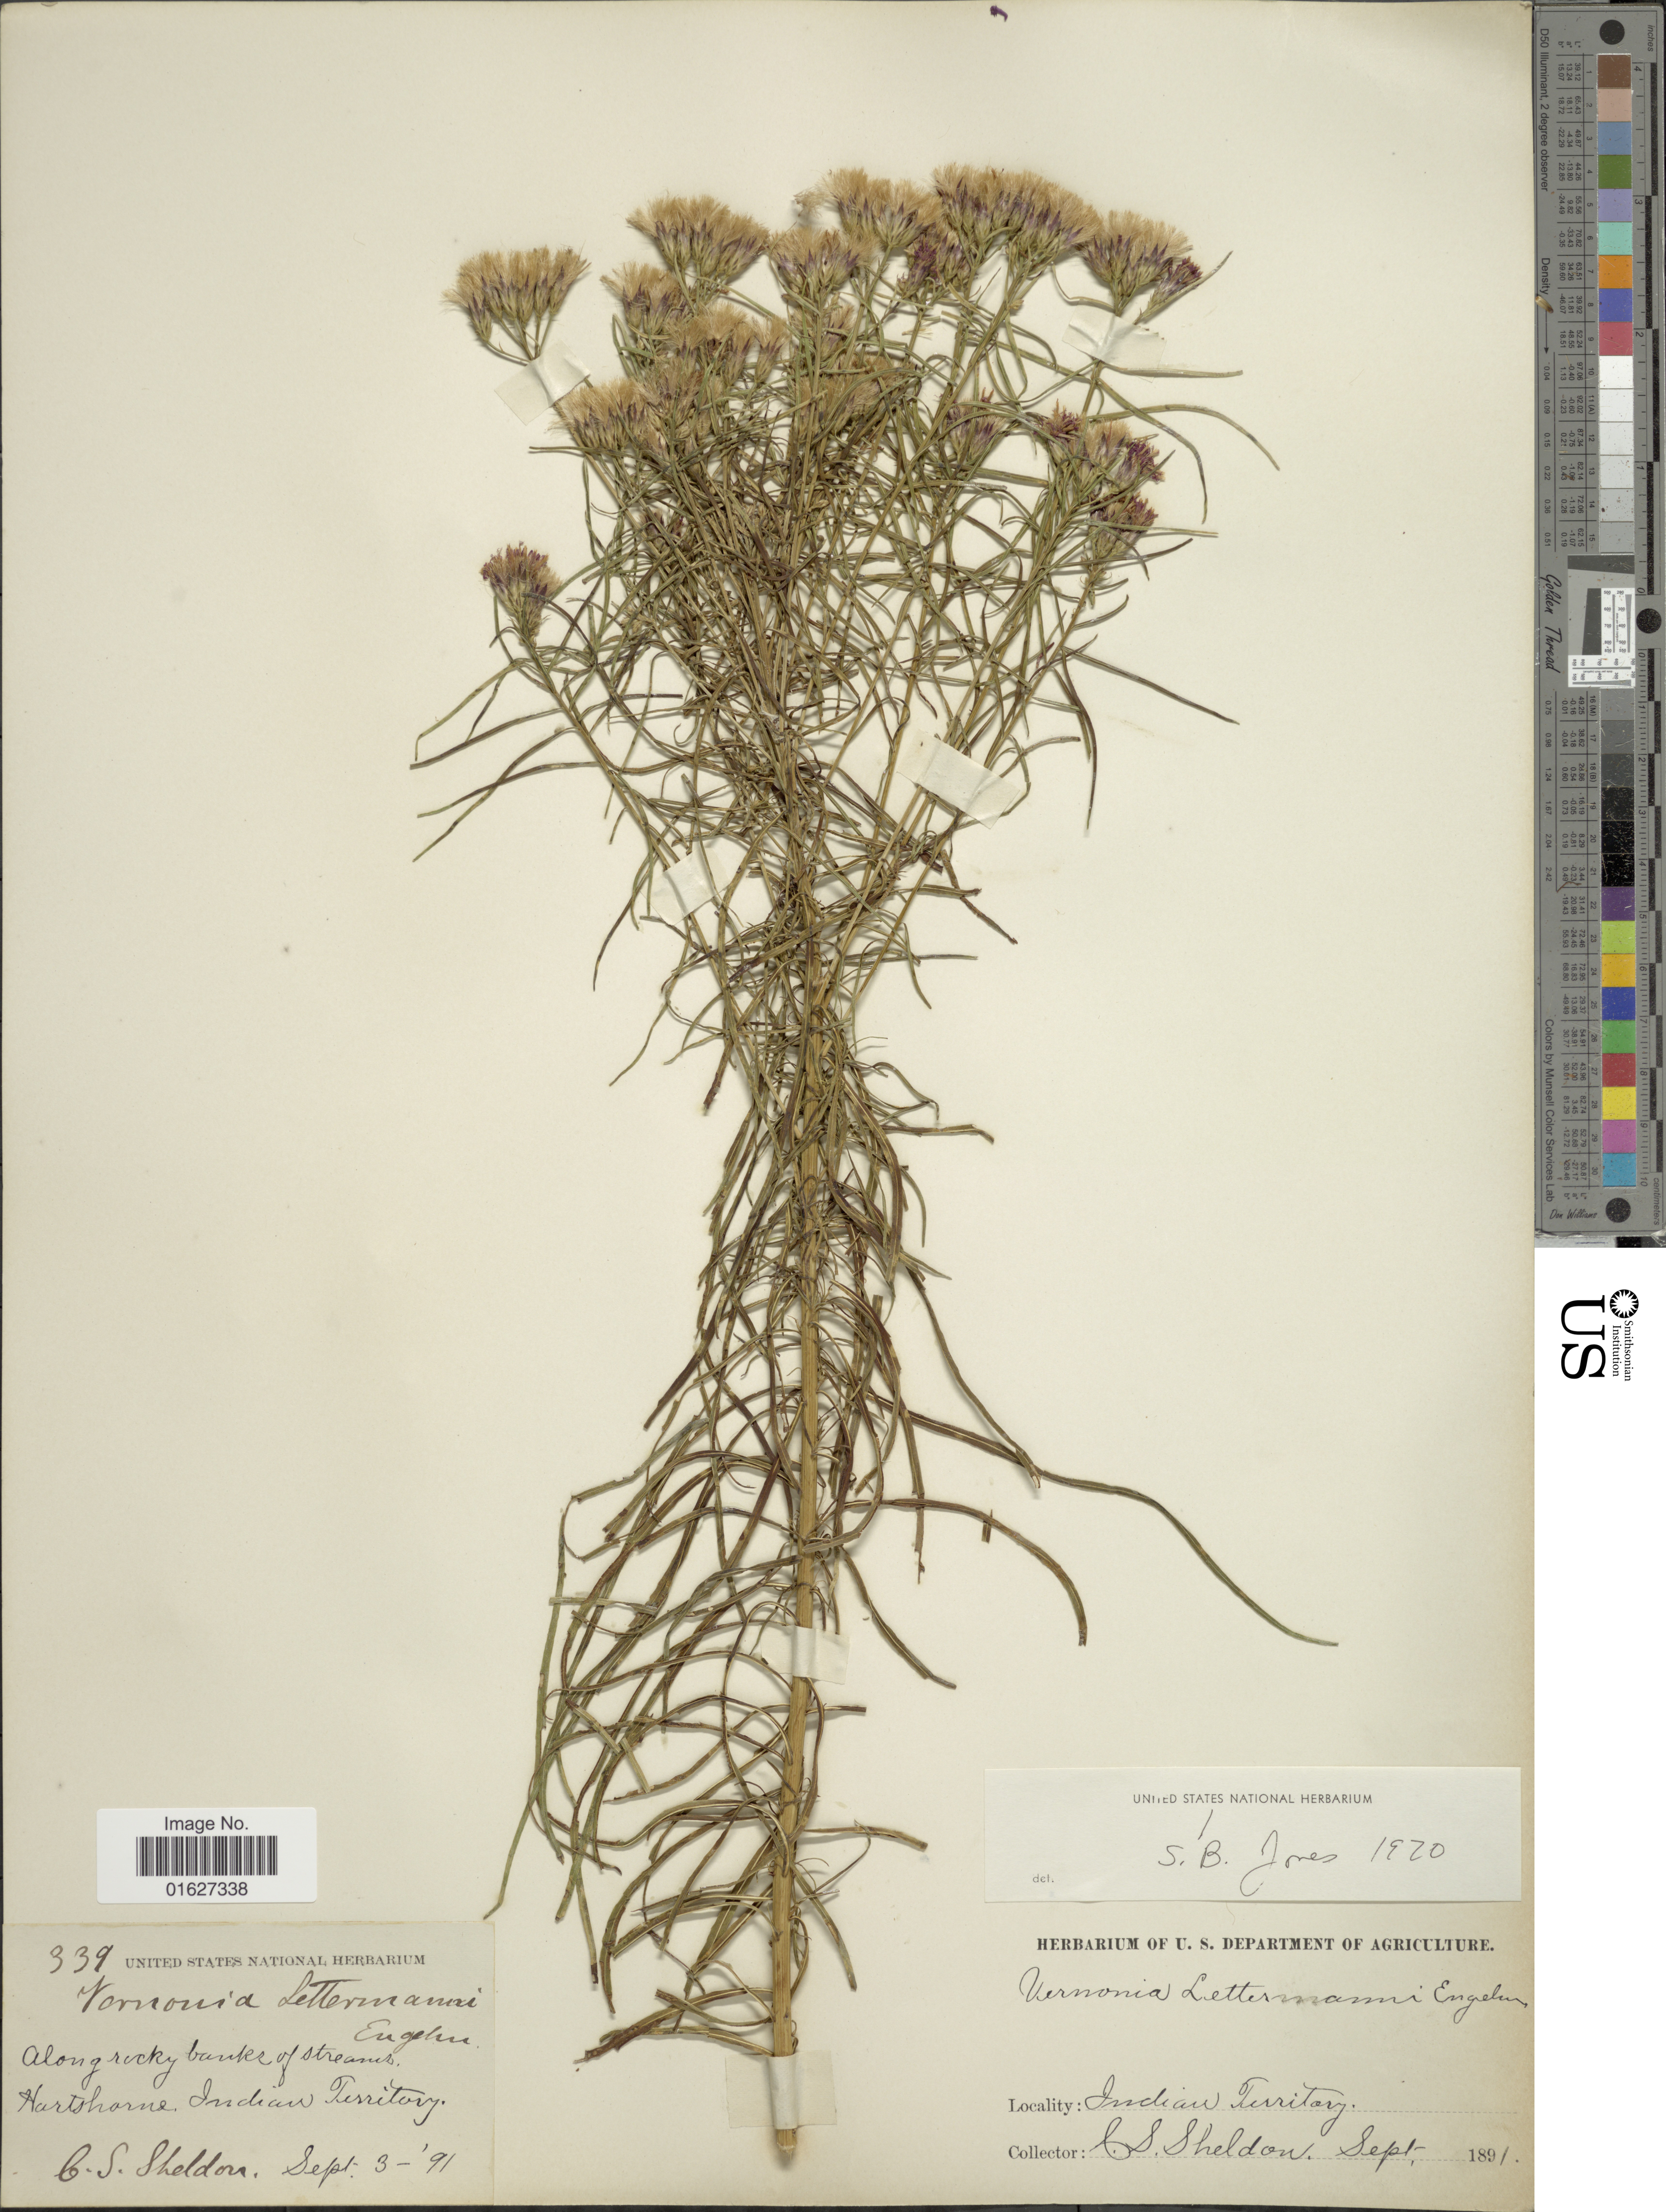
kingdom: Plantae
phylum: Tracheophyta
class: Magnoliopsida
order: Asterales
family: Asteraceae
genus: Vernonia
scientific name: Vernonia lettermannii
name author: Engelm. ex A. Gray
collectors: C. S. Sheldon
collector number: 339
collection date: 1891-09-03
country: United States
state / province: Oklahoma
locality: Indian Territory. Hartshorne. along rocky banks of streams